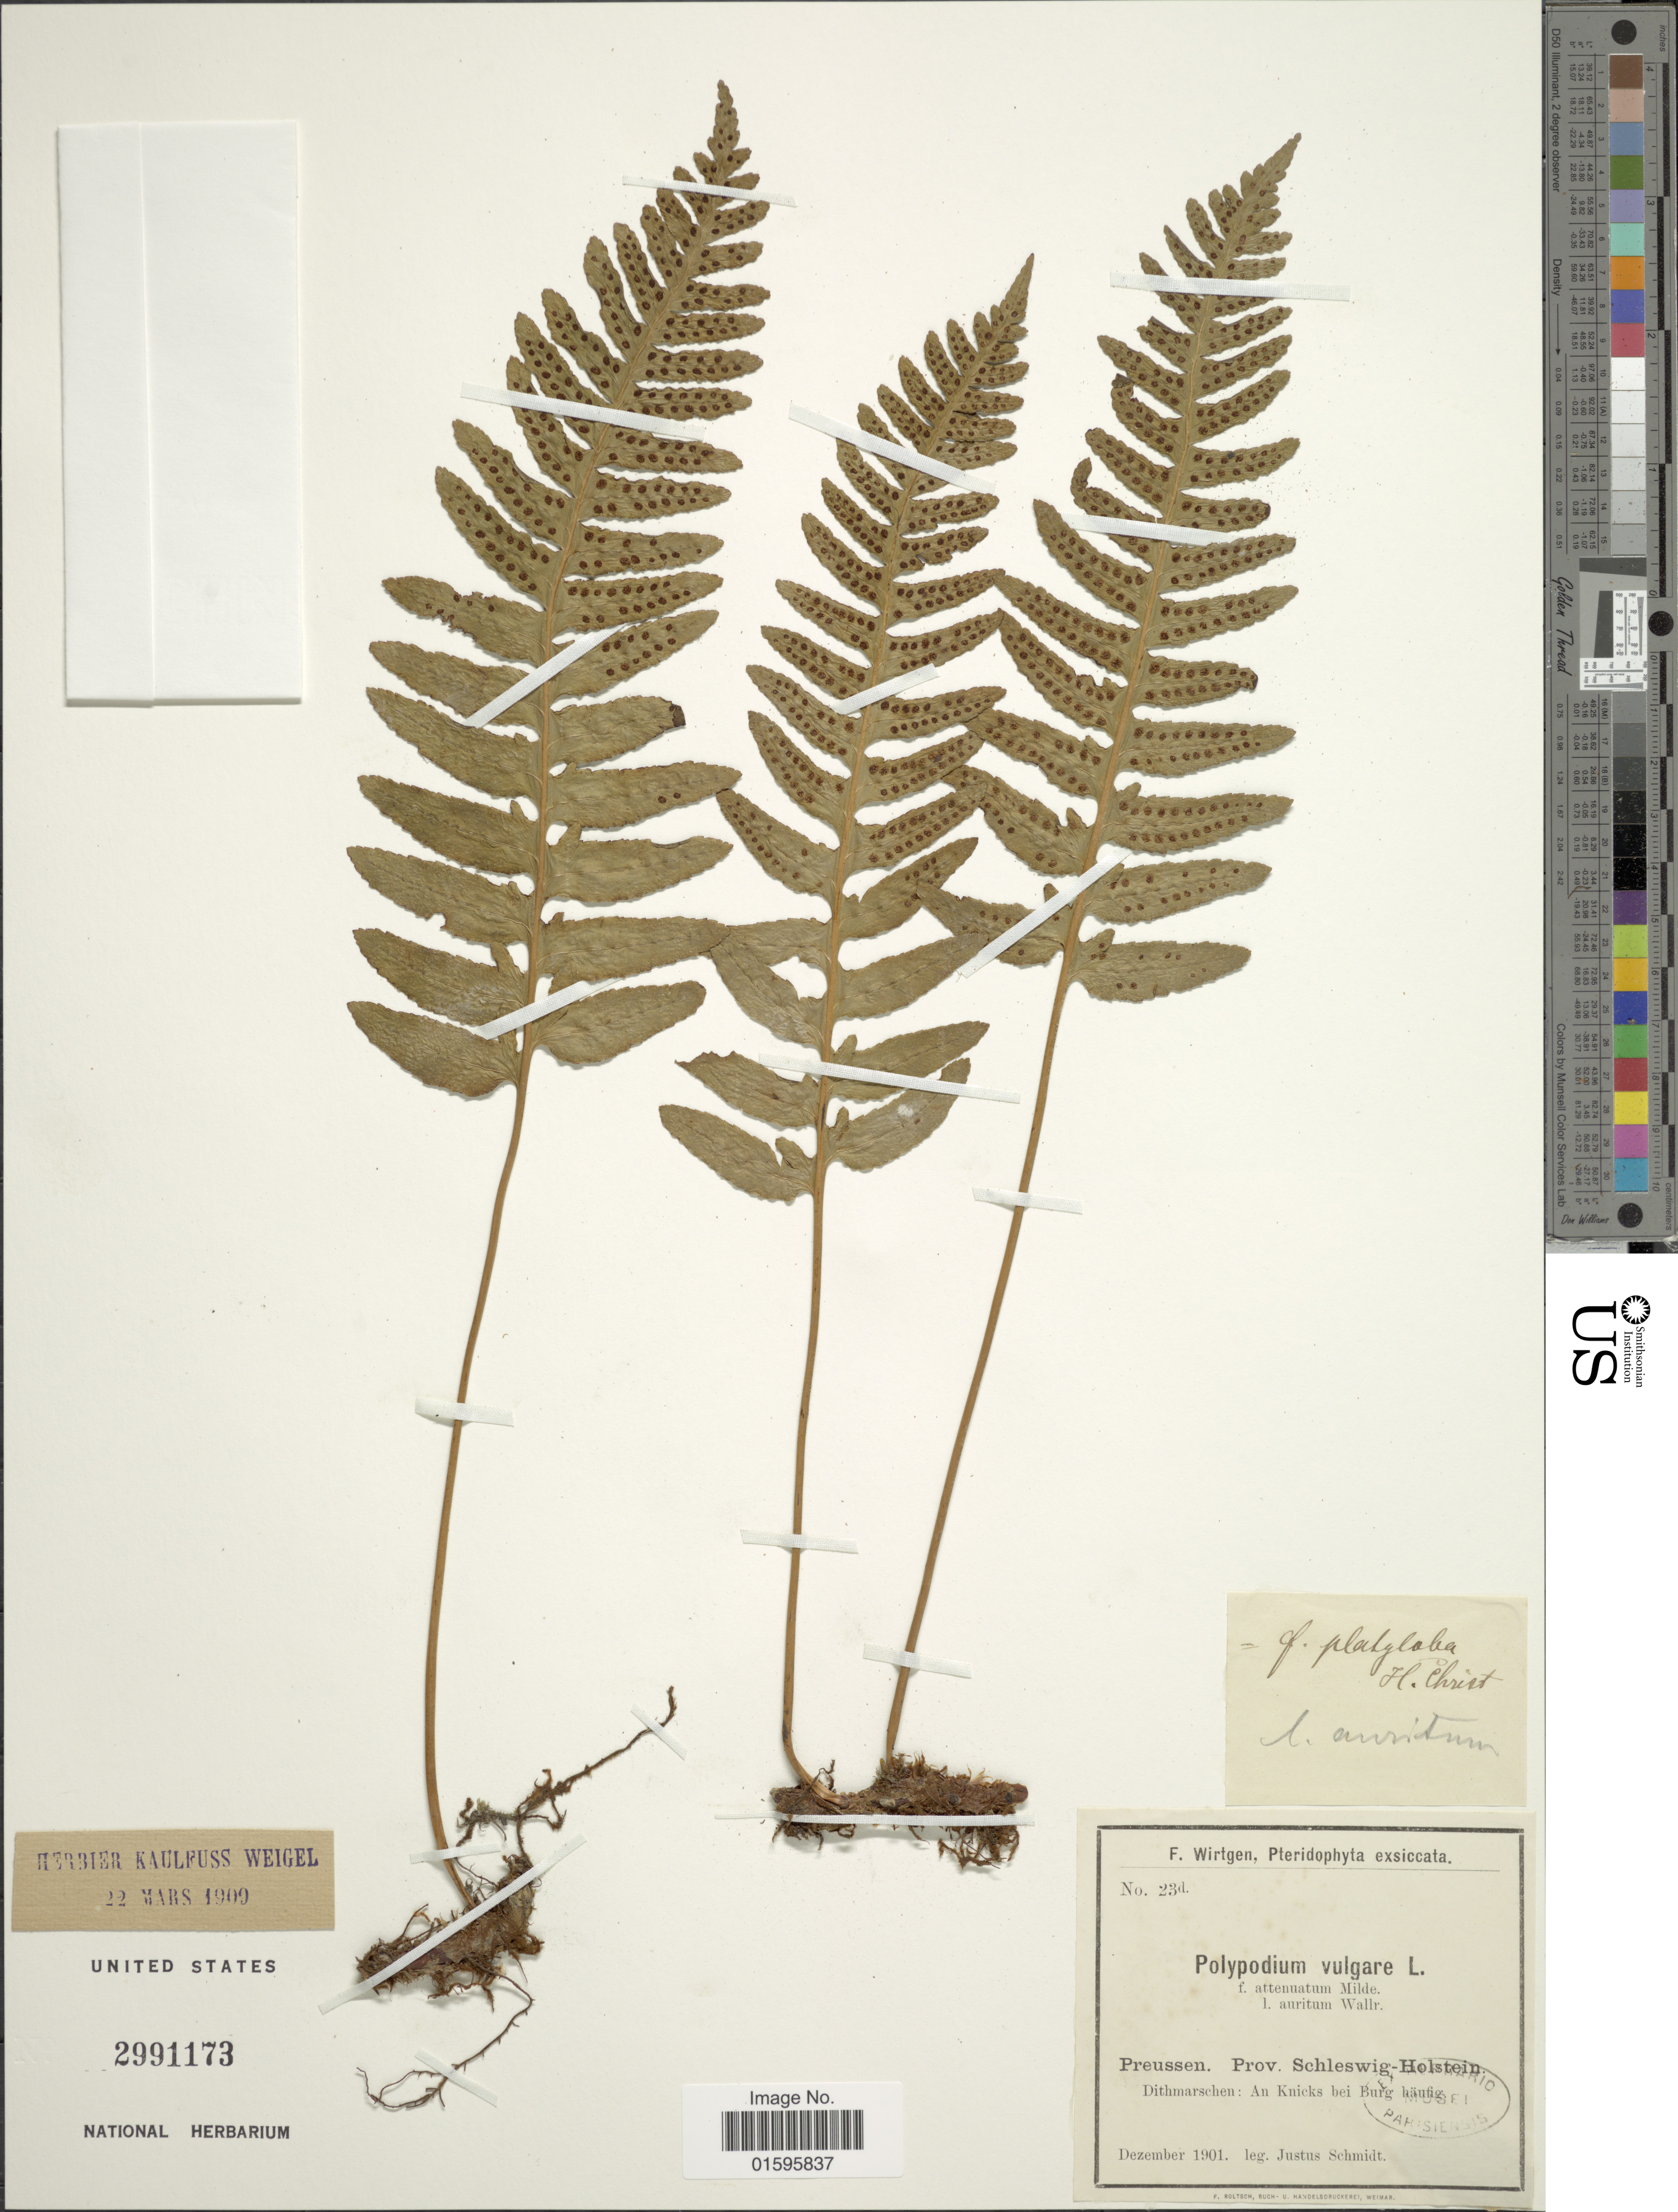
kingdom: Plantae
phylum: Tracheophyta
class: Polypodiopsida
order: Polypodiales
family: Polypodiaceae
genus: Polypodium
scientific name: Polypodium vulgare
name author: L.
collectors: J. Schmidt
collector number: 23d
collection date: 1901-12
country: Germany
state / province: Schleswig-Holstein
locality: Preussen, Prov. Schleswig-Holstein, Dithmarschen: Au Knicks bei Burg hautig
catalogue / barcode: US 2991173